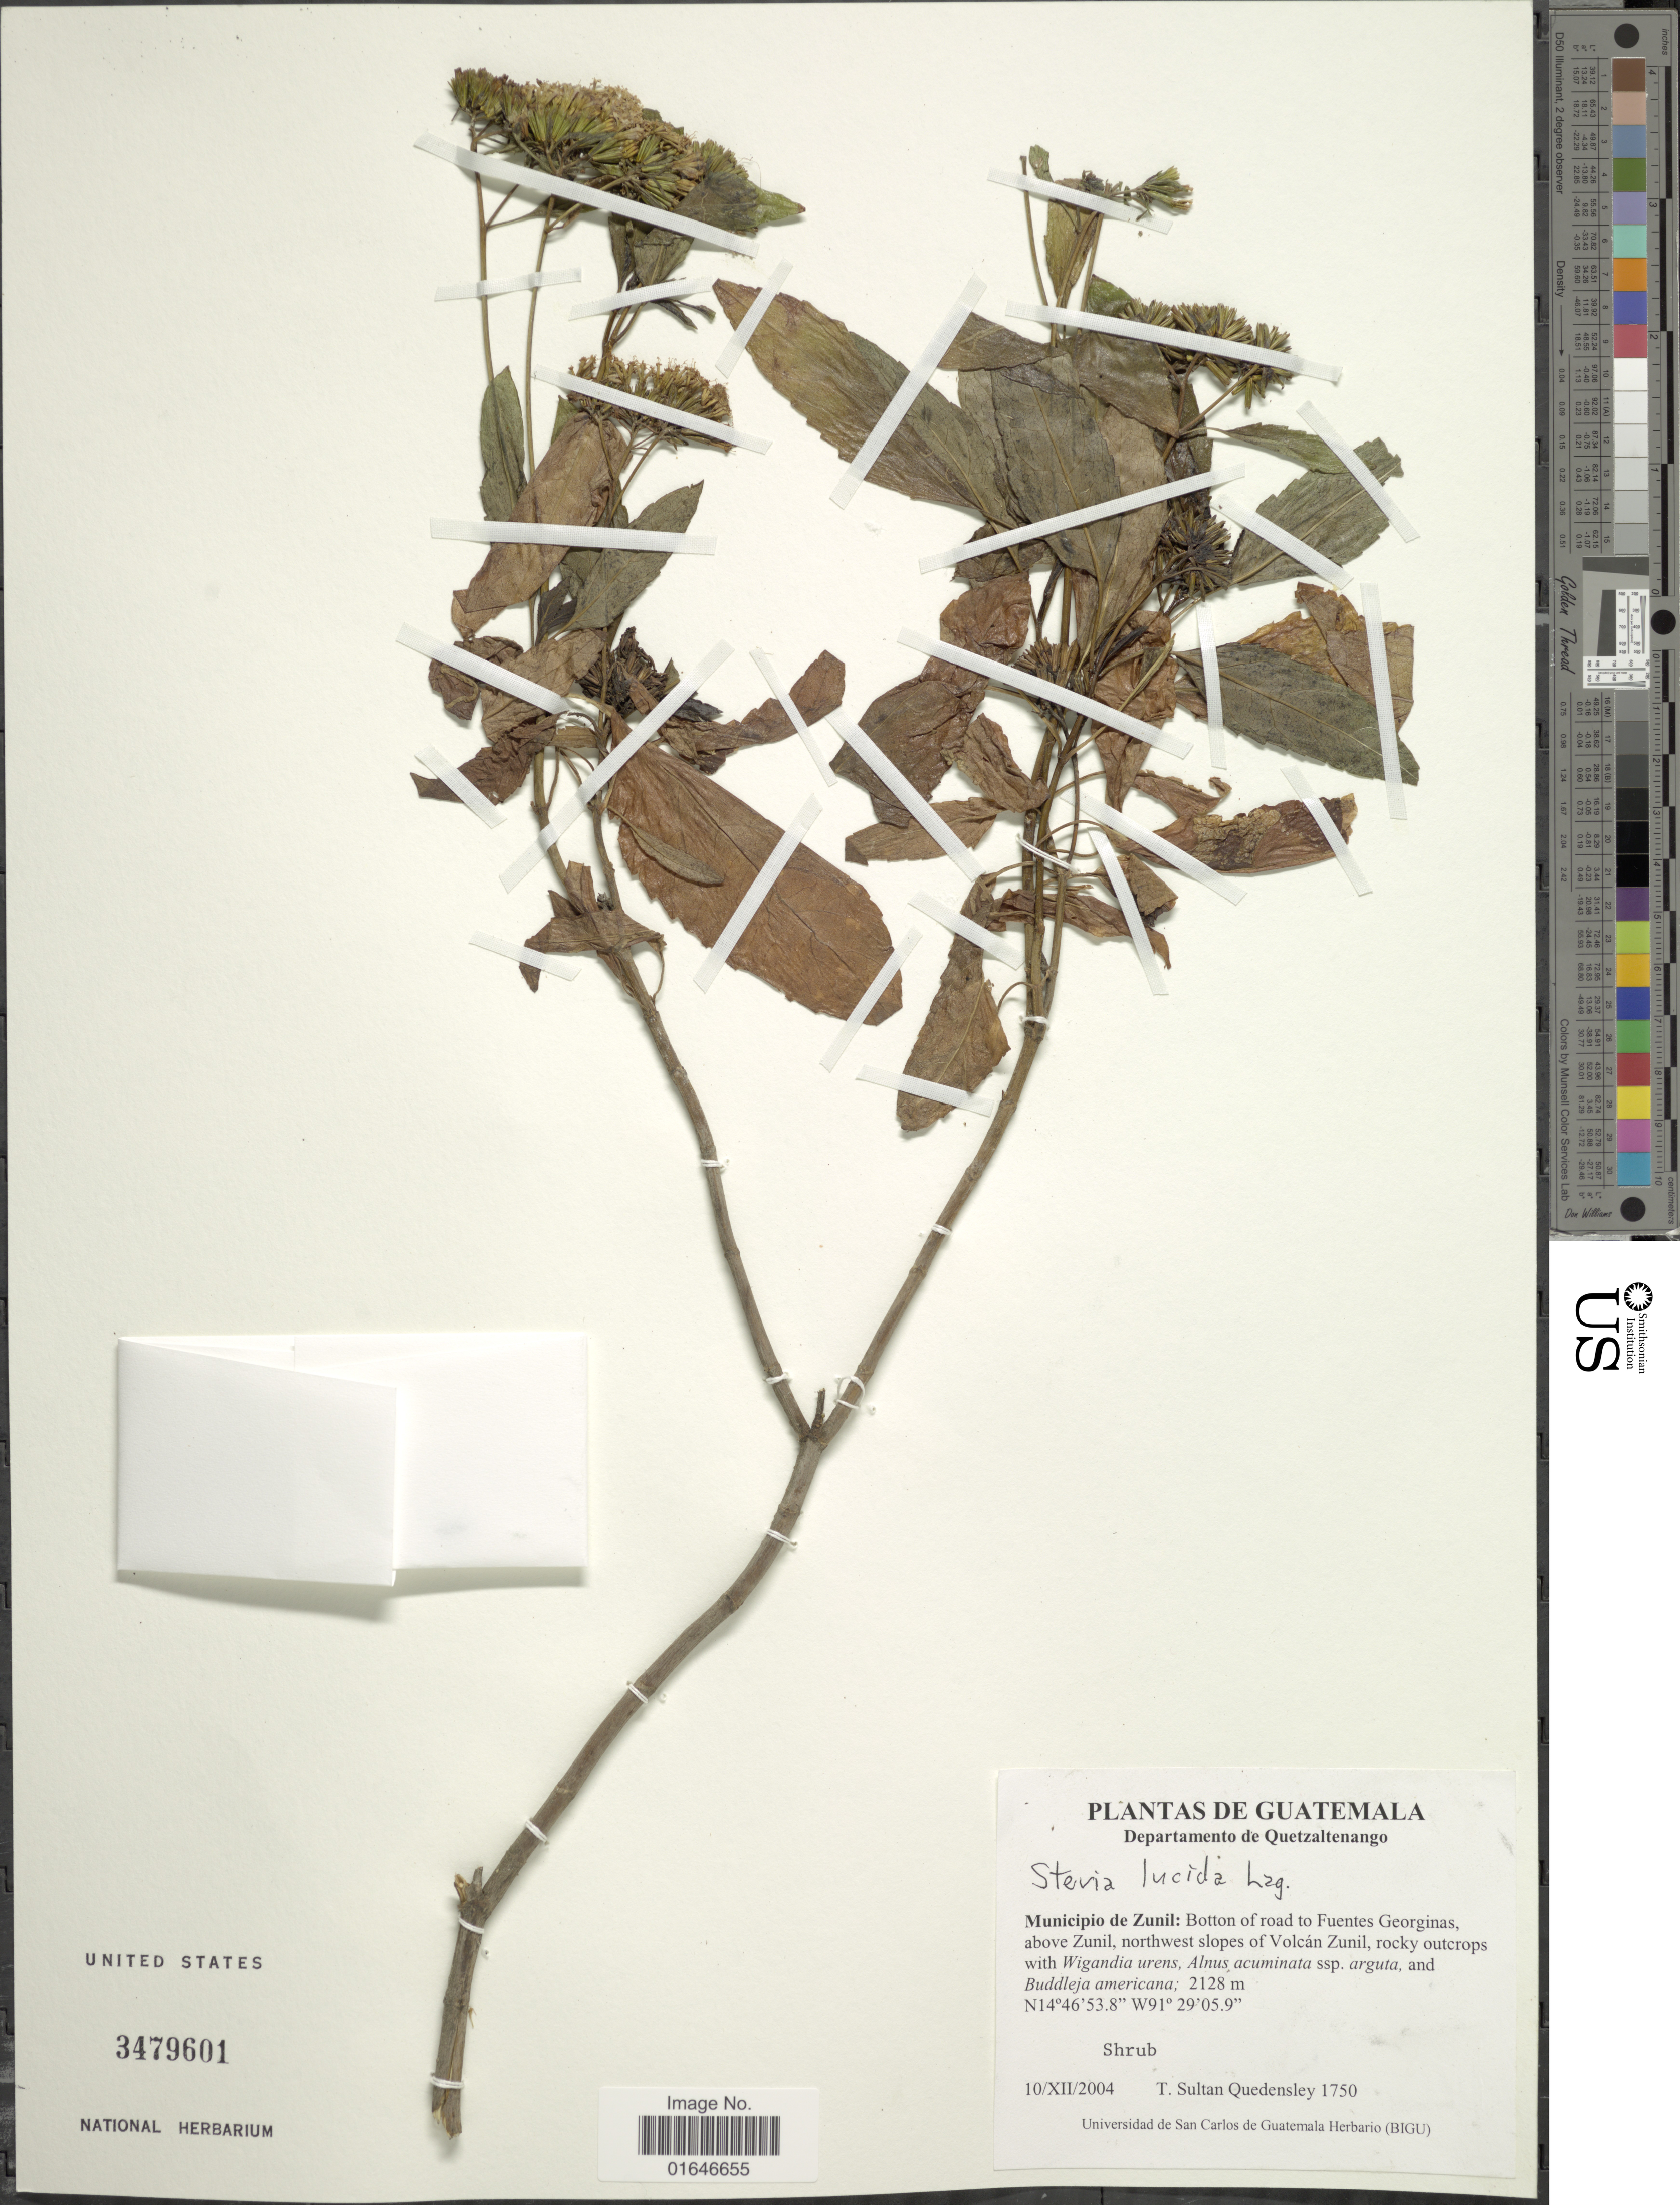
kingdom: Plantae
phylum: Tracheophyta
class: Magnoliopsida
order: Asterales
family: Asteraceae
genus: Stevia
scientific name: Stevia lucida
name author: Lag.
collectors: T. S. Quedensley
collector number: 1750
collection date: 2004-12-10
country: Guatemala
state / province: Guatemala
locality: Departemento de Quetzaltenango, Municipio de Zunil: Bottom of road to Fuesntes Georginas, above Zunil, northwest slopes of Volcan Zunil.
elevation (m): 2128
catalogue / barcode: US 3479601